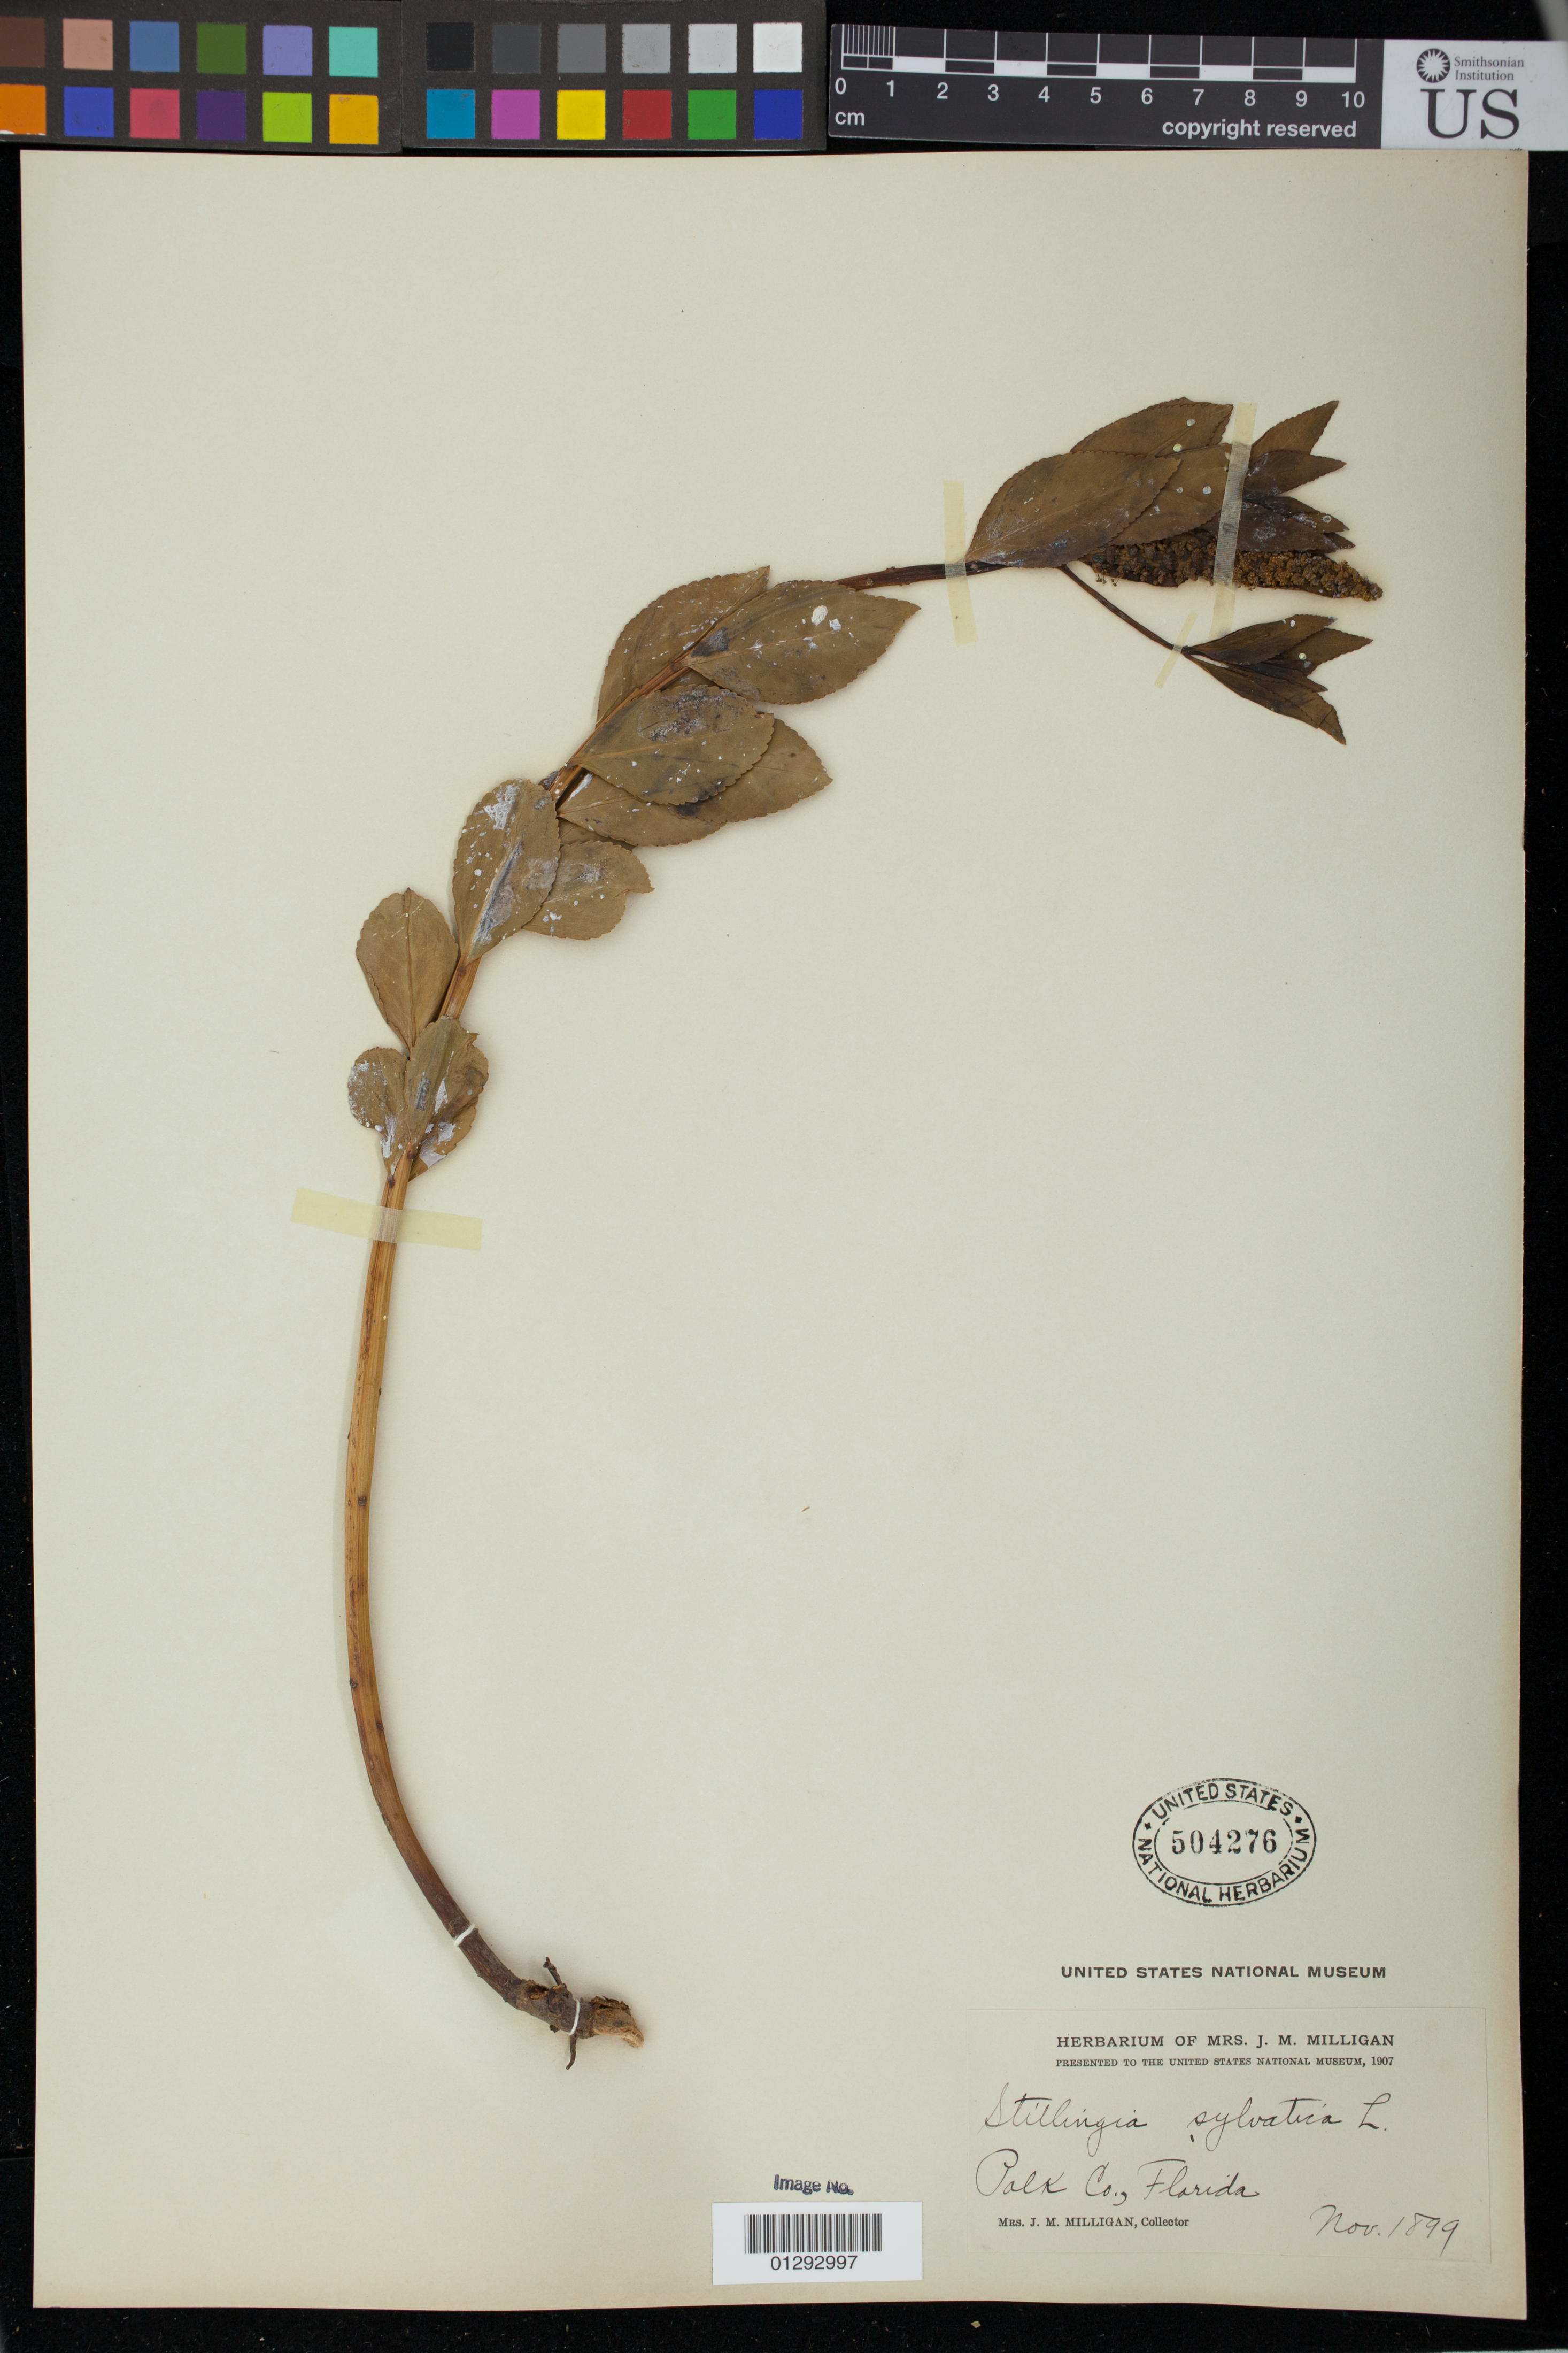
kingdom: Plantae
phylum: Tracheophyta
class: Magnoliopsida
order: Malpighiales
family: Euphorbiaceae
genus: Stillingia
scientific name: Stillingia sylvatica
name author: L.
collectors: J. M. Milligan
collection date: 1899-11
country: United States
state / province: Florida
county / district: Polk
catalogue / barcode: US 504276